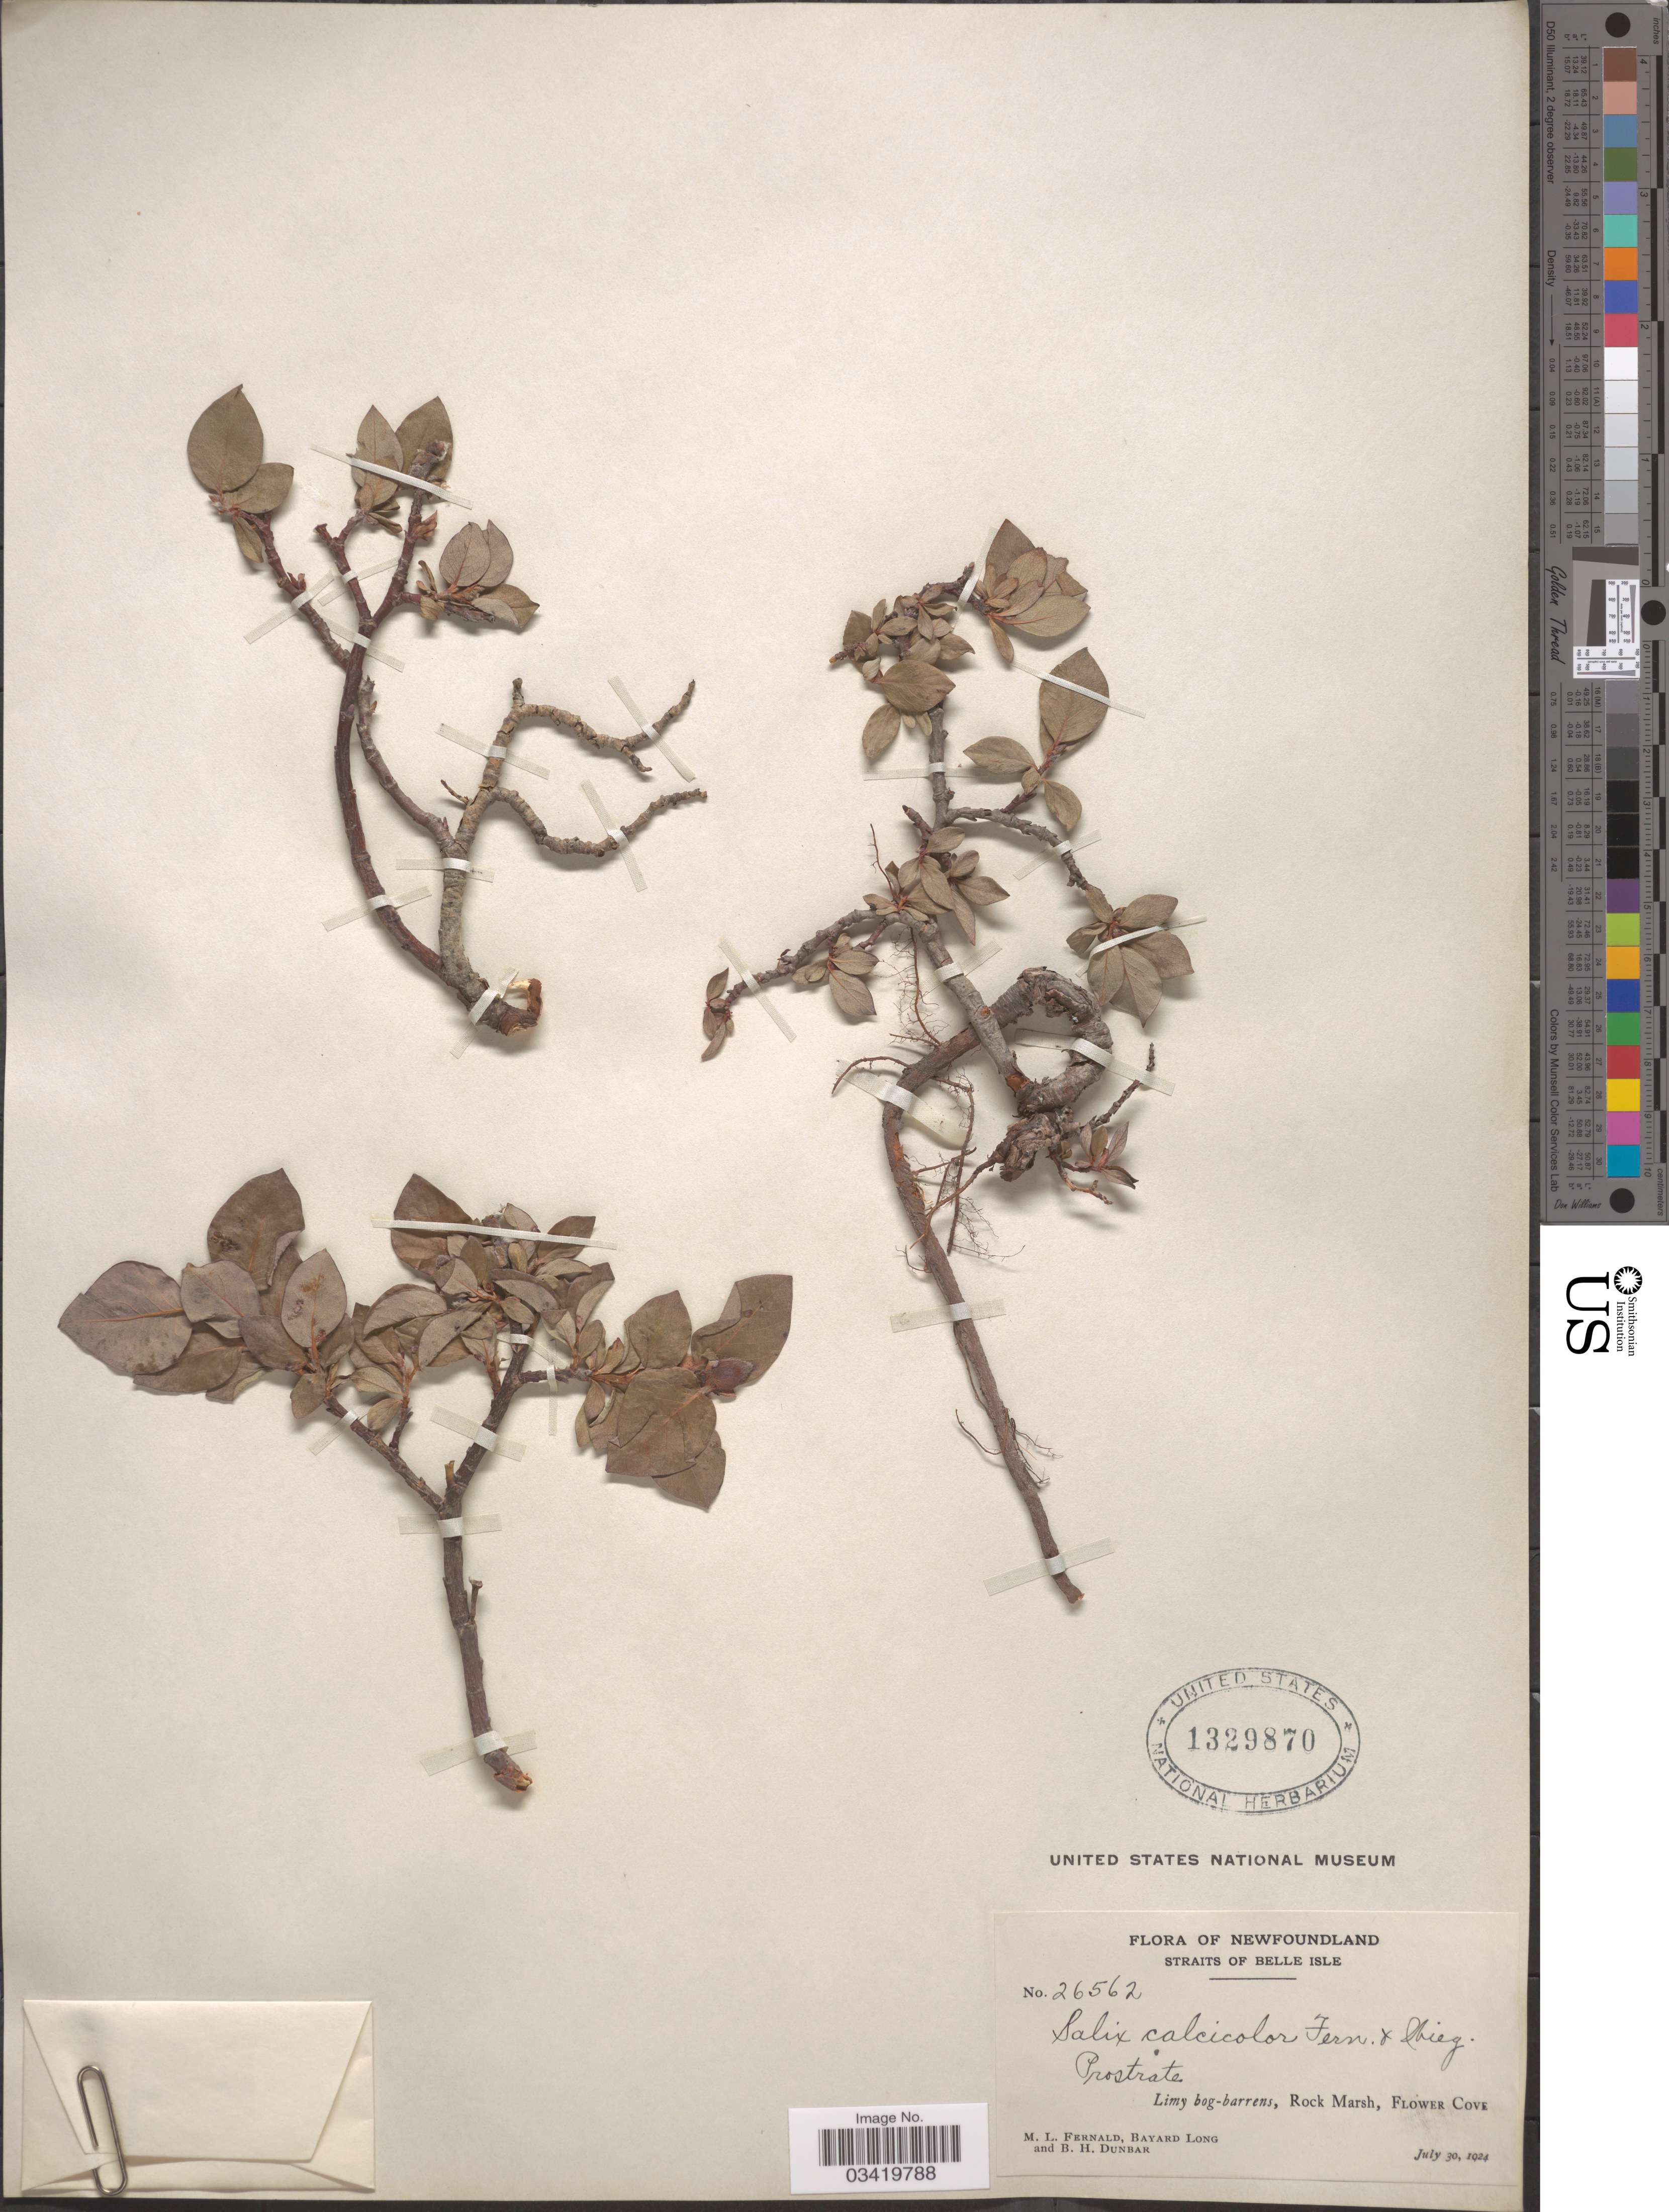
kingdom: Plantae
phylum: Tracheophyta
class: Magnoliopsida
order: Malpighiales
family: Salicaceae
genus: Salix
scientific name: Salix calcicola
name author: Fernald & Wiegand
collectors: M. L. Fernald, B. Long & B. Dunbar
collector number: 26562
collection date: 1924-07-30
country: Canada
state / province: Newfoundland and Labrador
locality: Straits of Belle Isle. Limy bog-barrens, Rock Marsh, Flower Cove.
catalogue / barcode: US 1329870